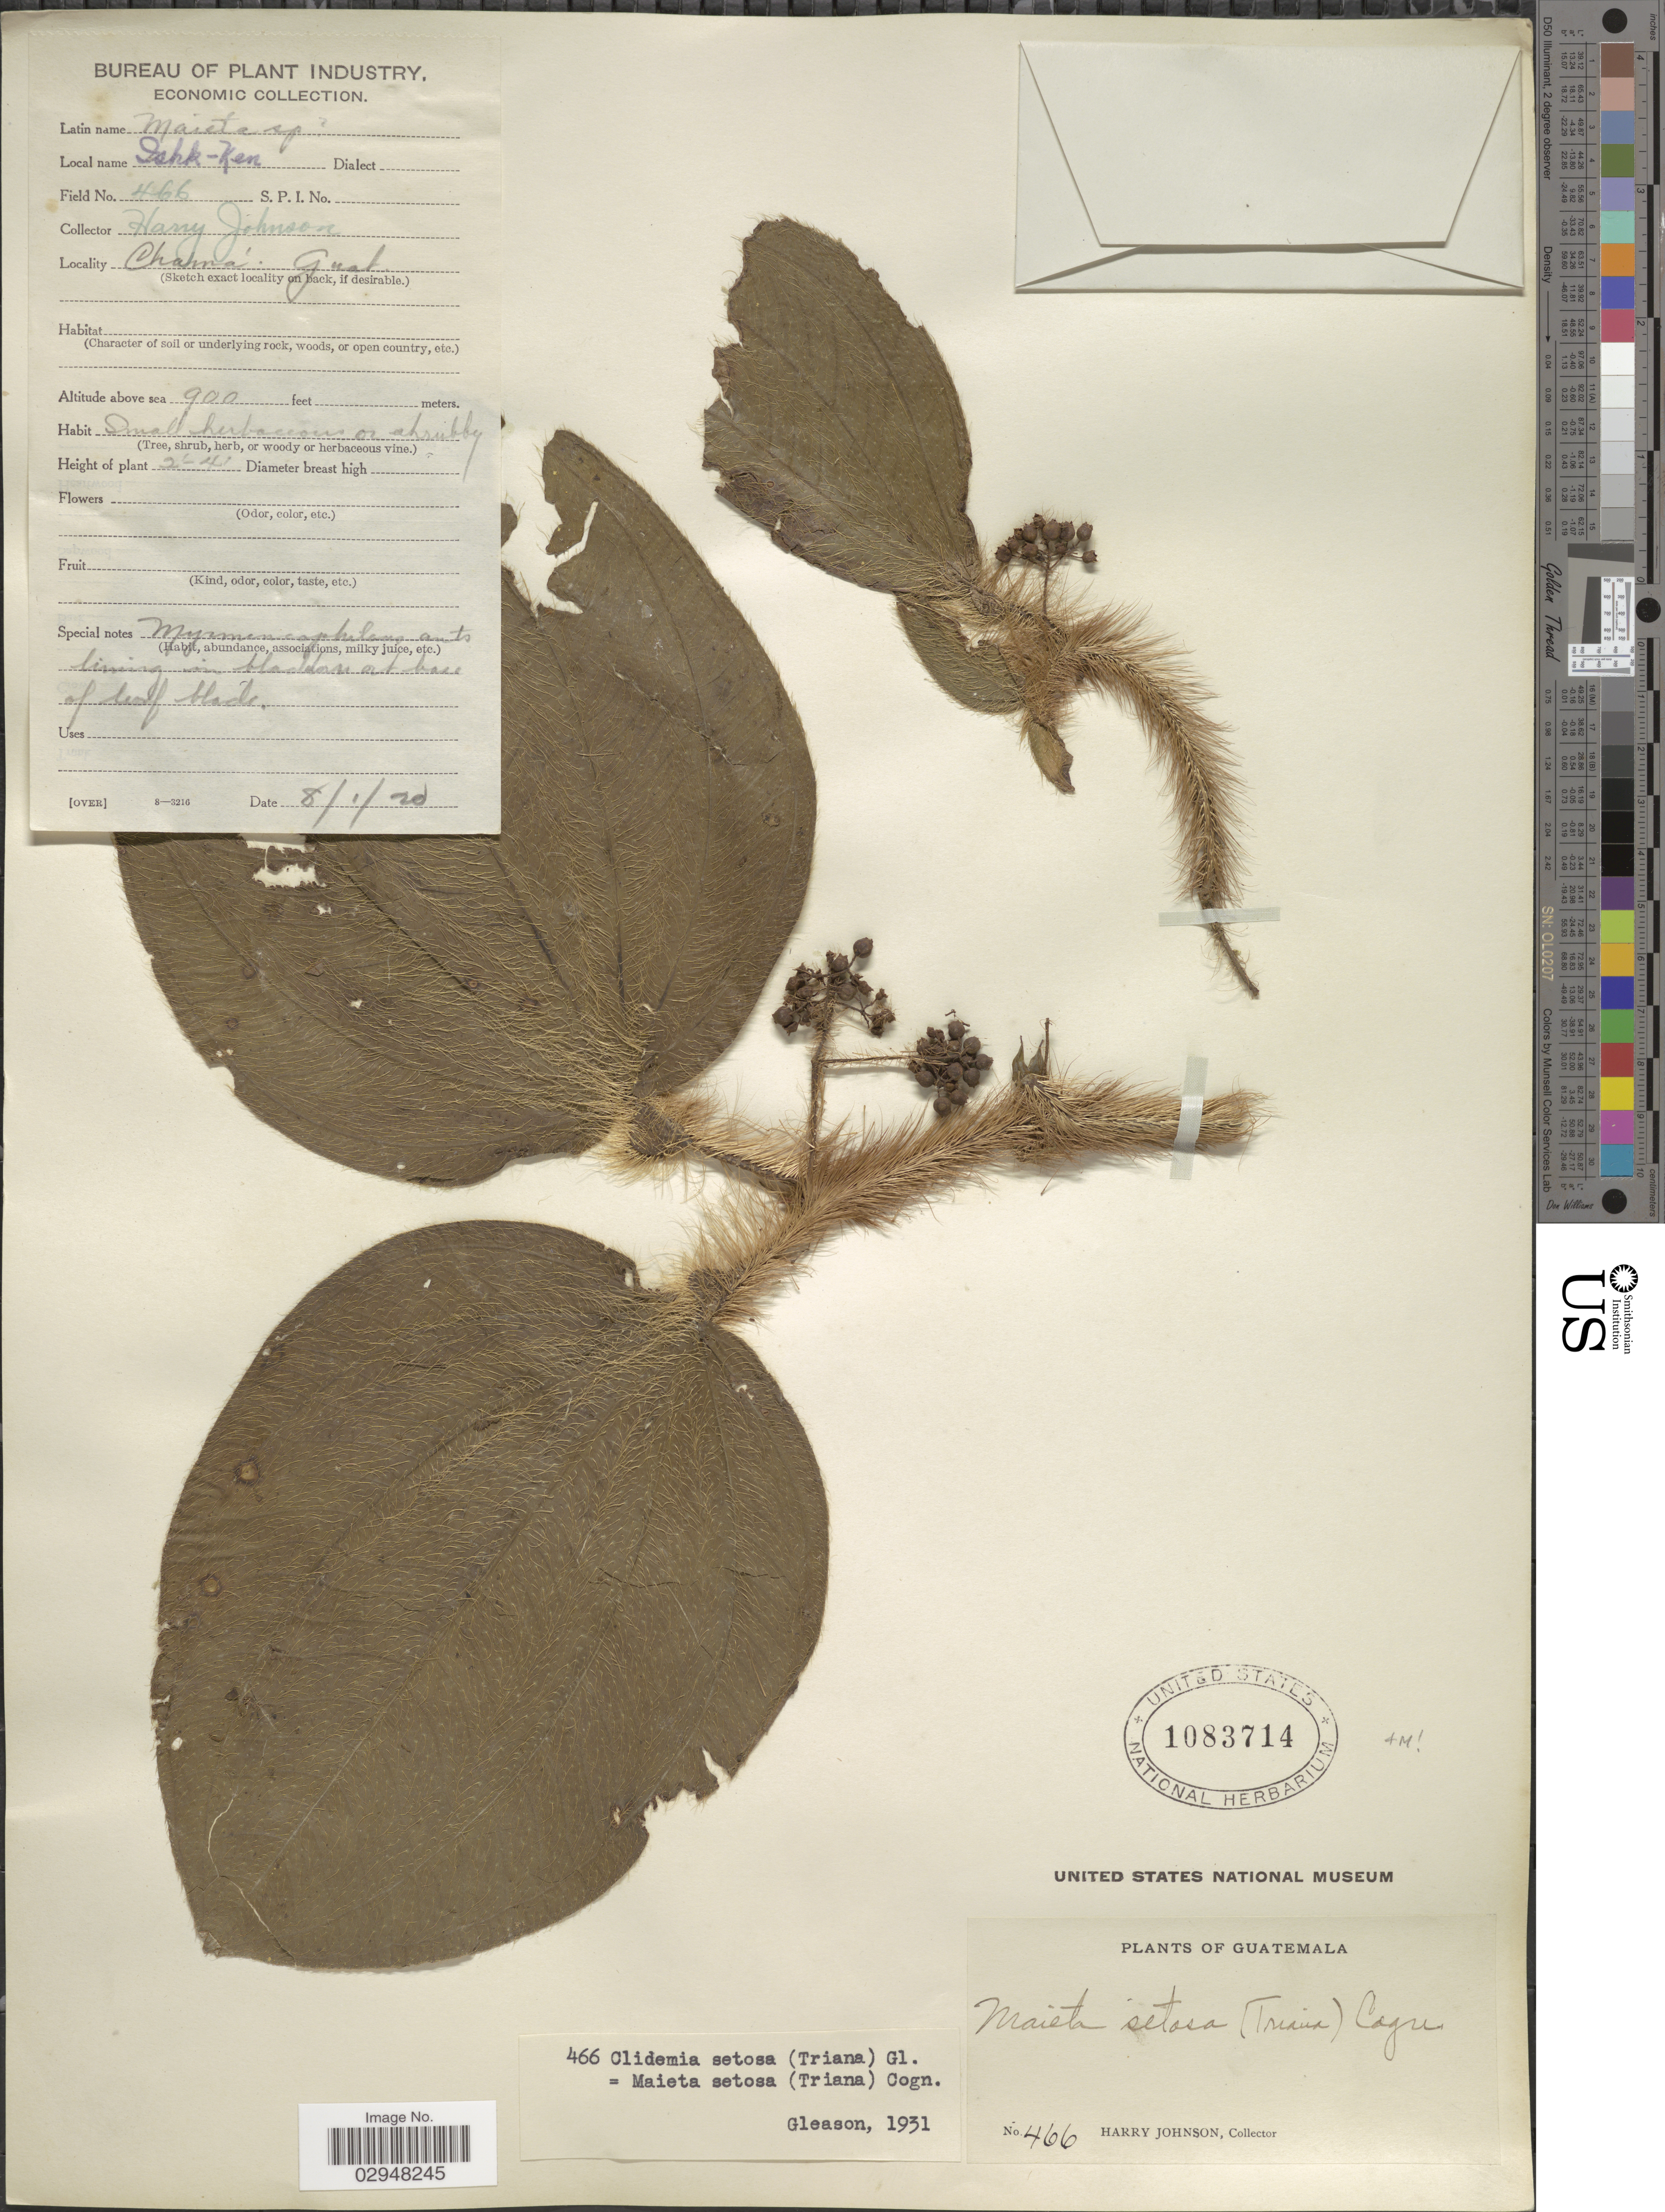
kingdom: Plantae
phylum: Tracheophyta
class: Magnoliopsida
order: Myrtales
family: Melastomataceae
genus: Clidemia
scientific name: Clidemia setosa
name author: (Triana) Gleason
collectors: H. Johnson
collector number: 466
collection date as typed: Transcribed d/m/y: 8/1/20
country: Guatemala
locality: Chamá. Guat.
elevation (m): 274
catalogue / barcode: US 1083714